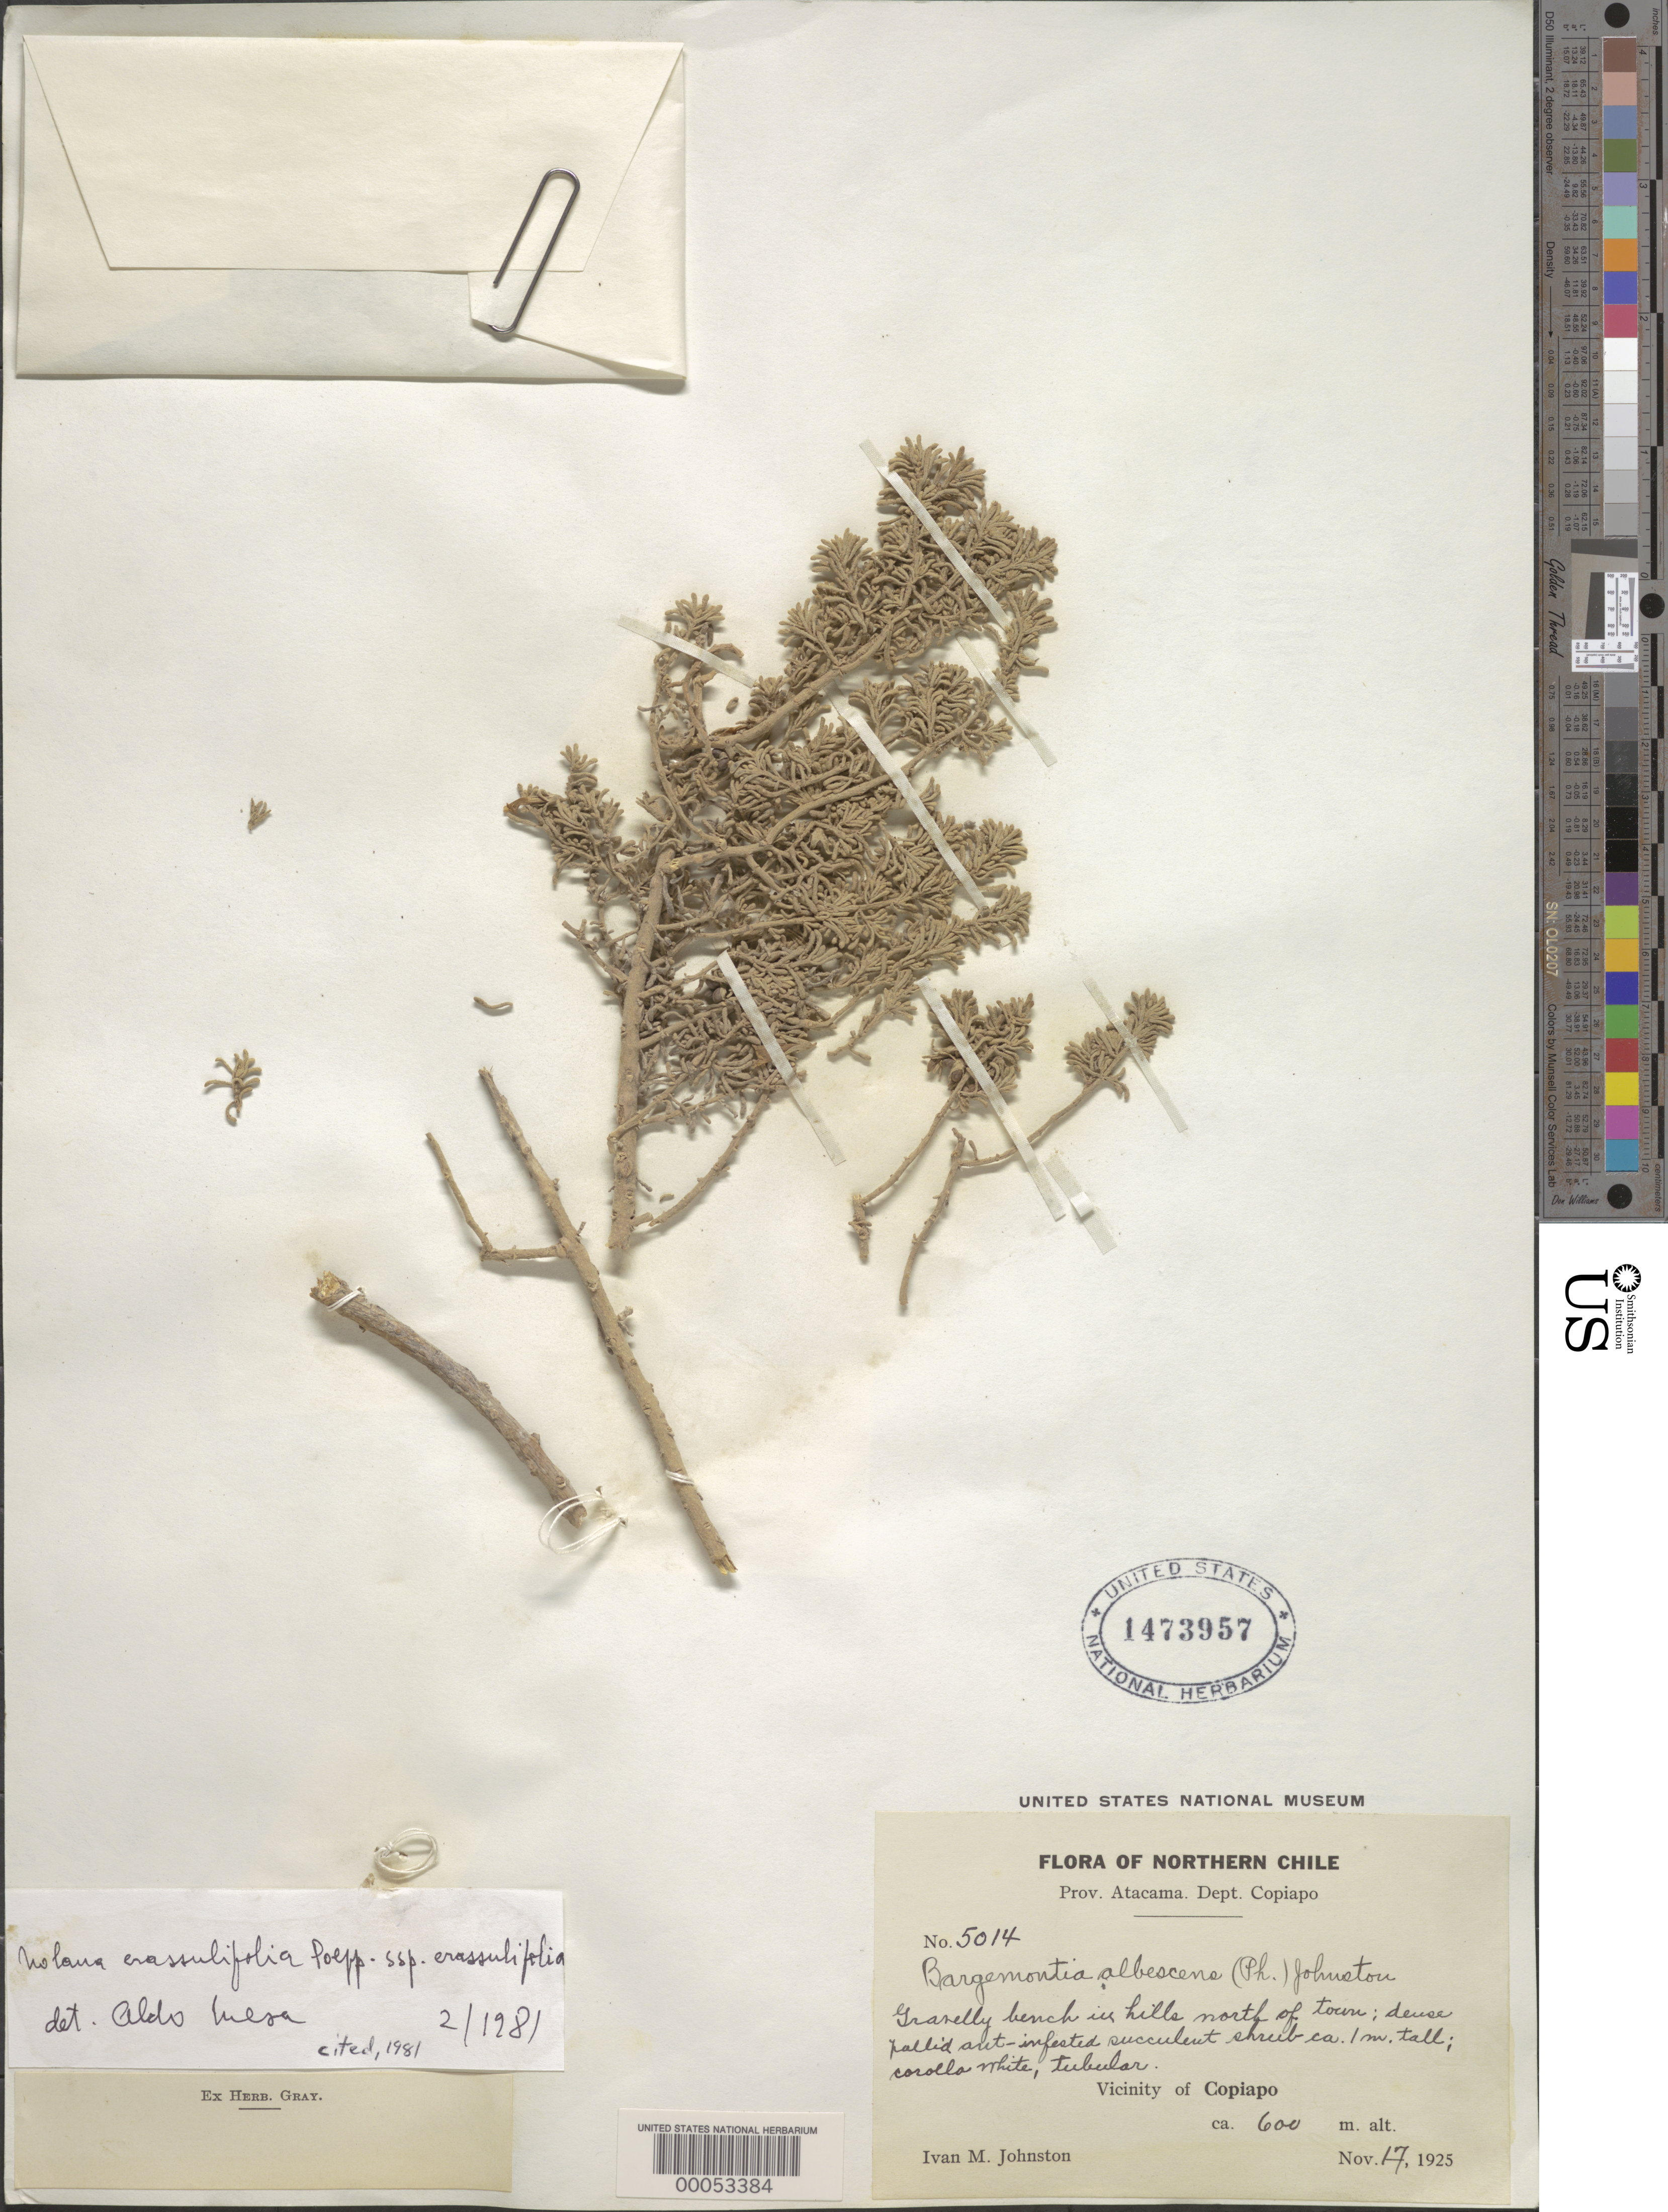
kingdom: Plantae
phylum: Tracheophyta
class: Magnoliopsida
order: Solanales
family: Solanaceae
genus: Nolana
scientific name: Nolana crassulifolia subsp. crassulifolia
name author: Kunze ex Walp.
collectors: I.M. Johnston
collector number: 5014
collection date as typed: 17 Nov 1925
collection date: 1925-11-17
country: Chile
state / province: Atacama (III)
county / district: Copiapó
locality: Vicinity of copiapo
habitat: Gravelly bench in hills n of town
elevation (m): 600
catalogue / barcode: US 1473957